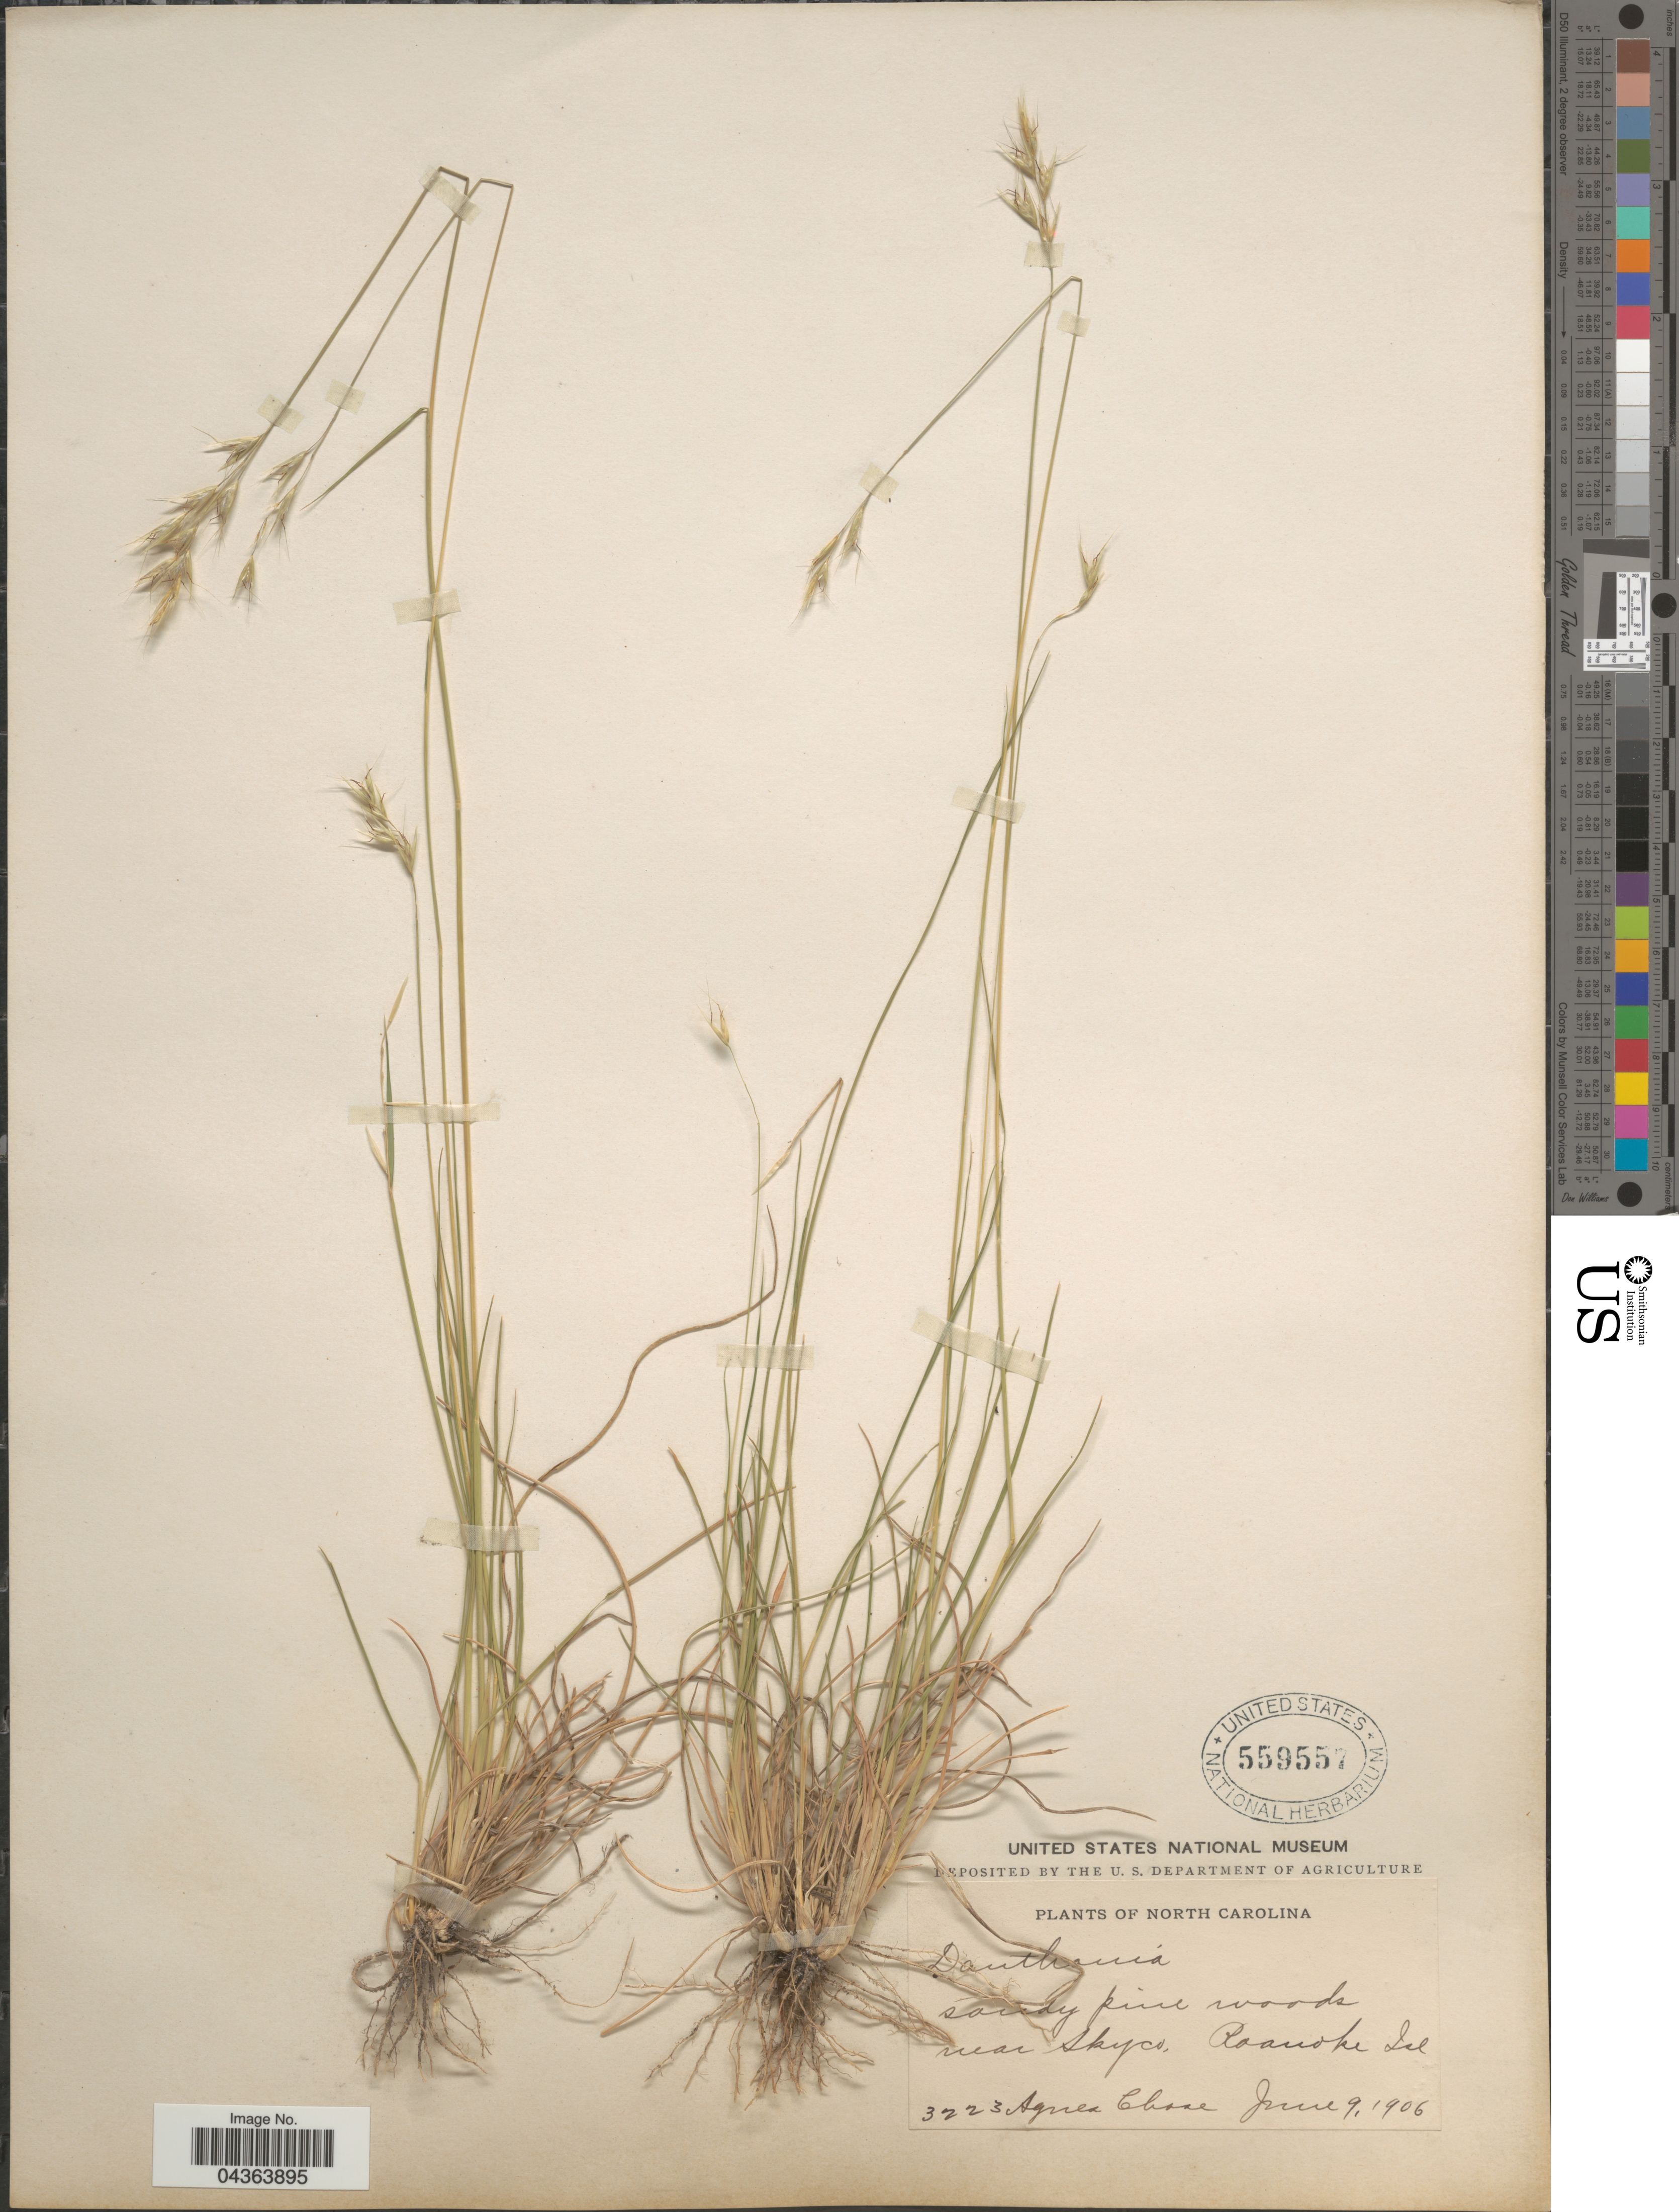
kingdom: Plantae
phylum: Tracheophyta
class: Liliopsida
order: Poales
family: Poaceae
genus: Danthonia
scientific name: Danthonia spicata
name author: (L.) P. Beauv. ex Roem. & Schult.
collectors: A. Chase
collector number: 3223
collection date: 1906-06-09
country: United States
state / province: North Carolina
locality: Near Skyco, Roanoke Isl.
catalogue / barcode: US 559557